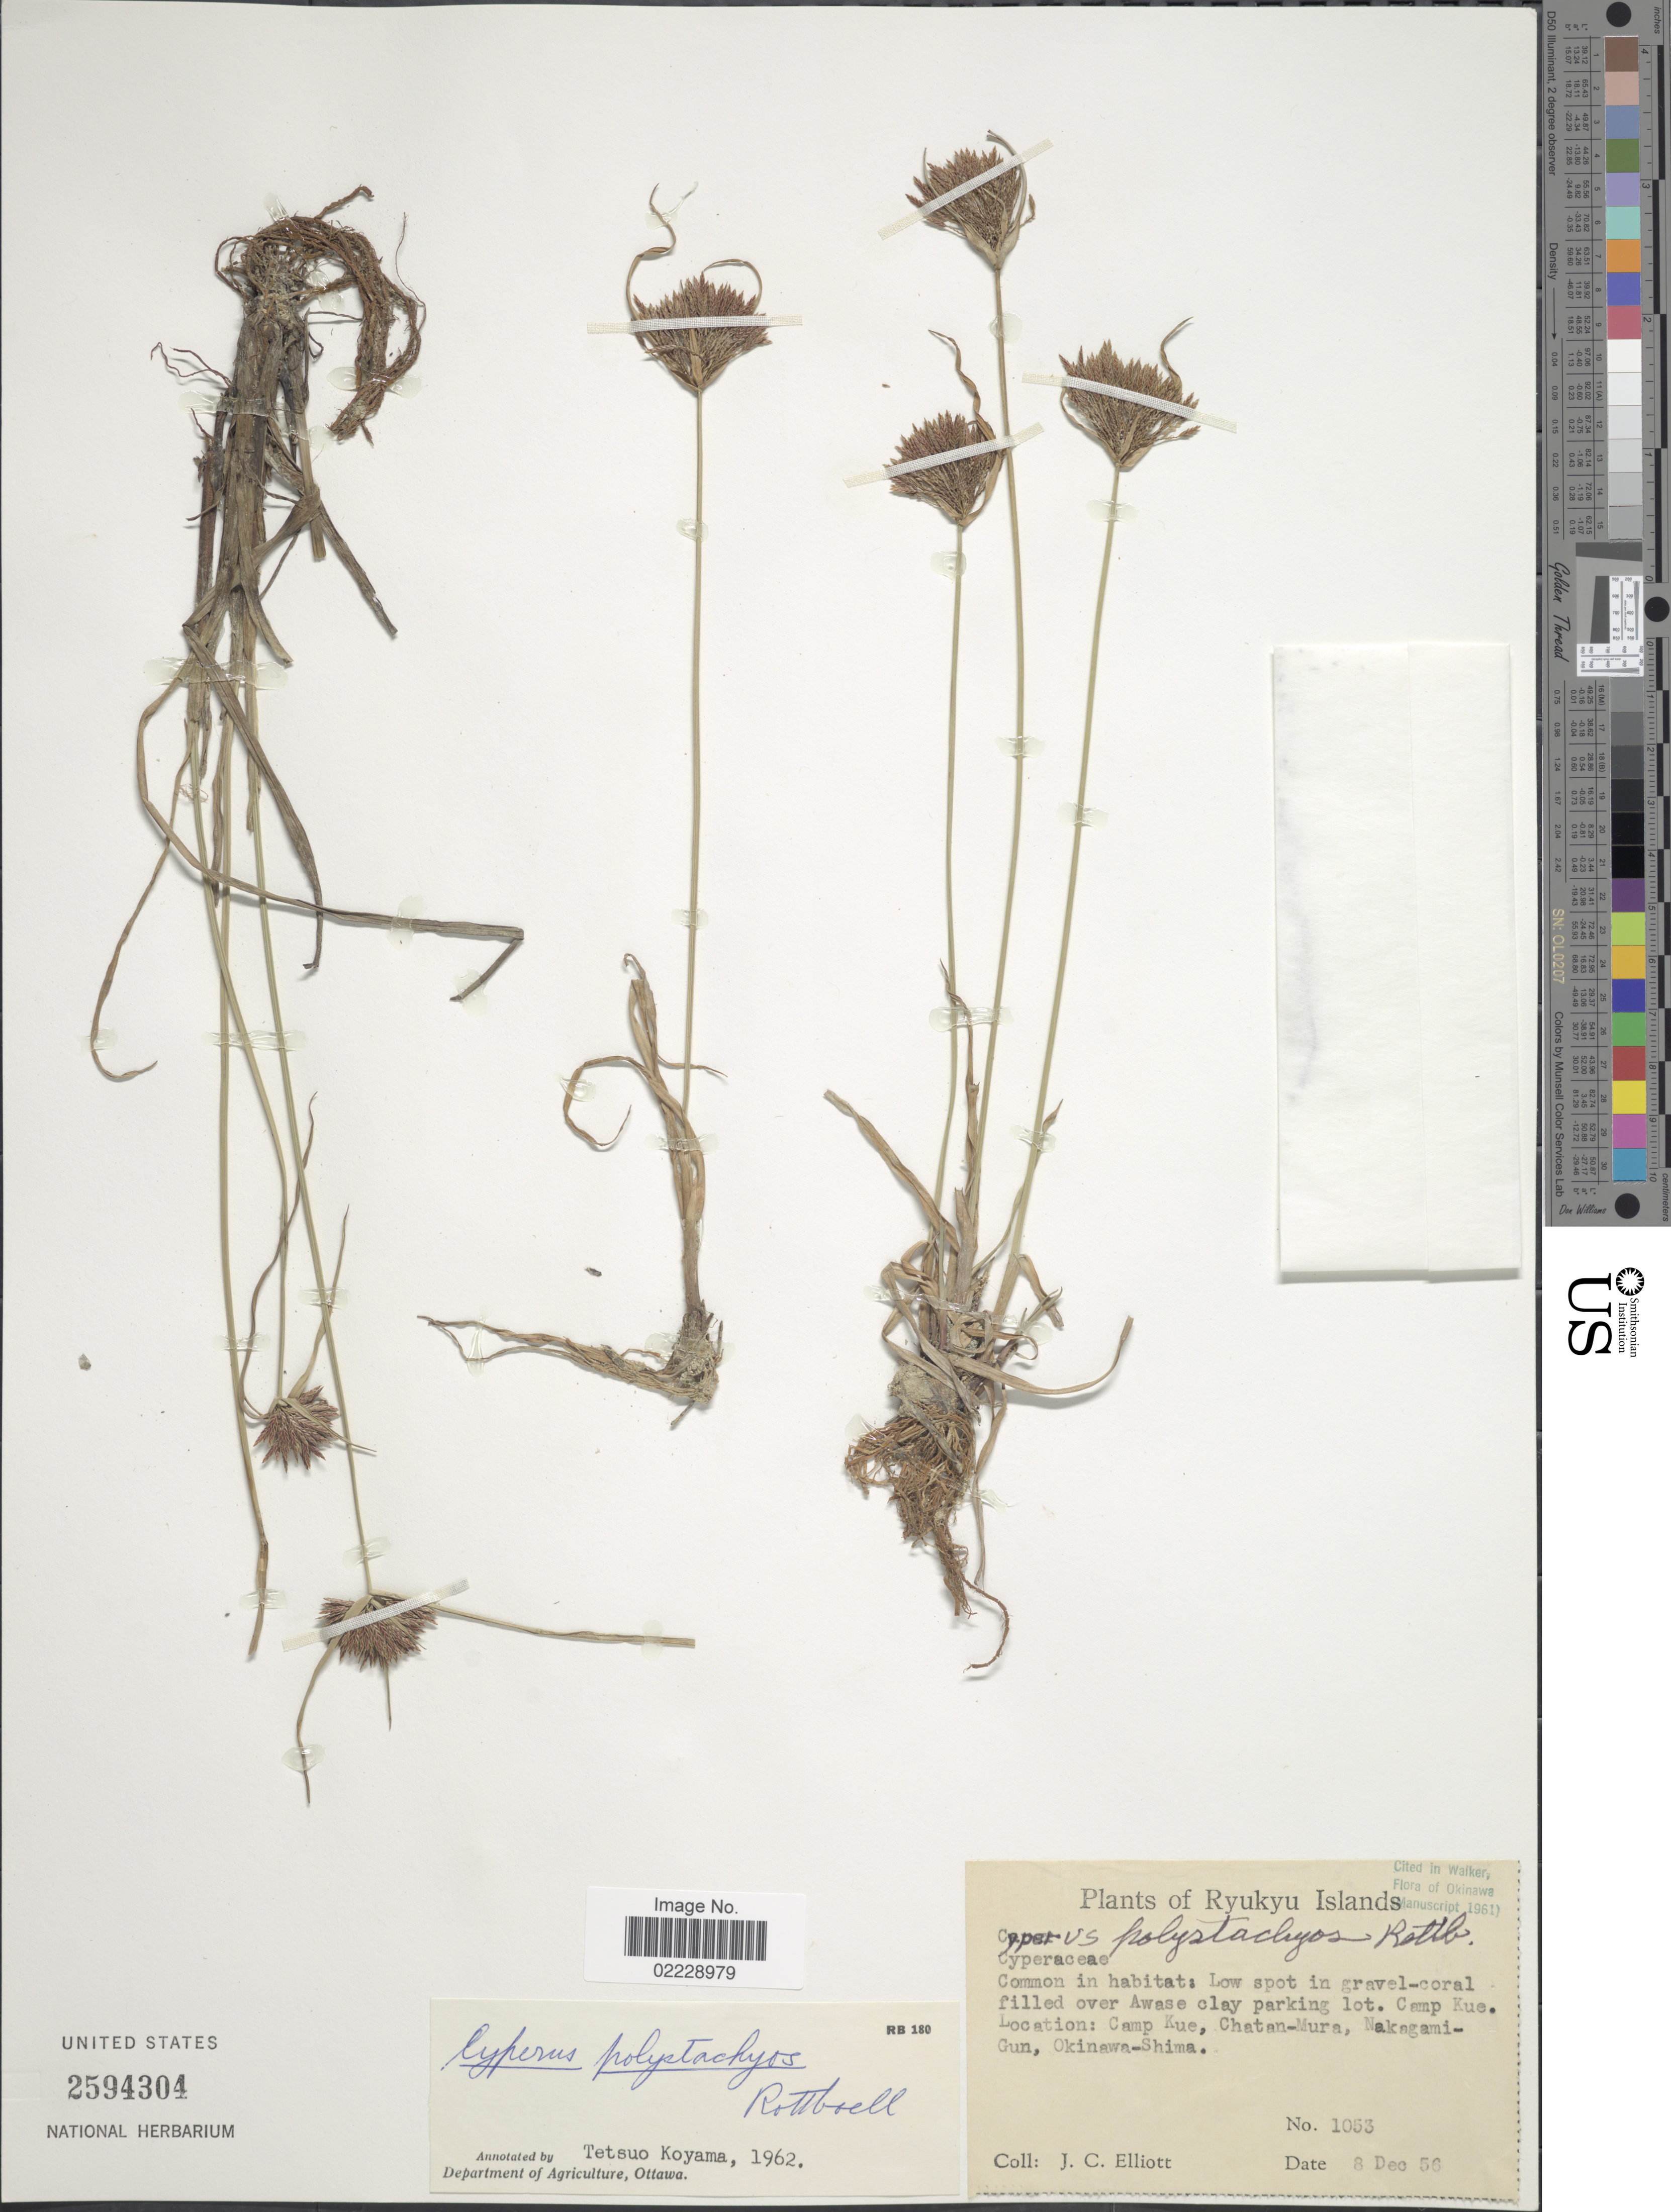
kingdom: Plantae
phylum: Tracheophyta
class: Liliopsida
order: Poales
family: Cyperaceae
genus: Cyperus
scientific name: Cyperus polystachyos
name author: Rottb.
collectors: J. C. Elliott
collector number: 1053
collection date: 1956-12-08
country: Japan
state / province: Okinawa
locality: Ryukyu Islands. Camp Kue, Chatan-Mura, Nakagami-Gun, Okinawa-Shima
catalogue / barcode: US 2594304